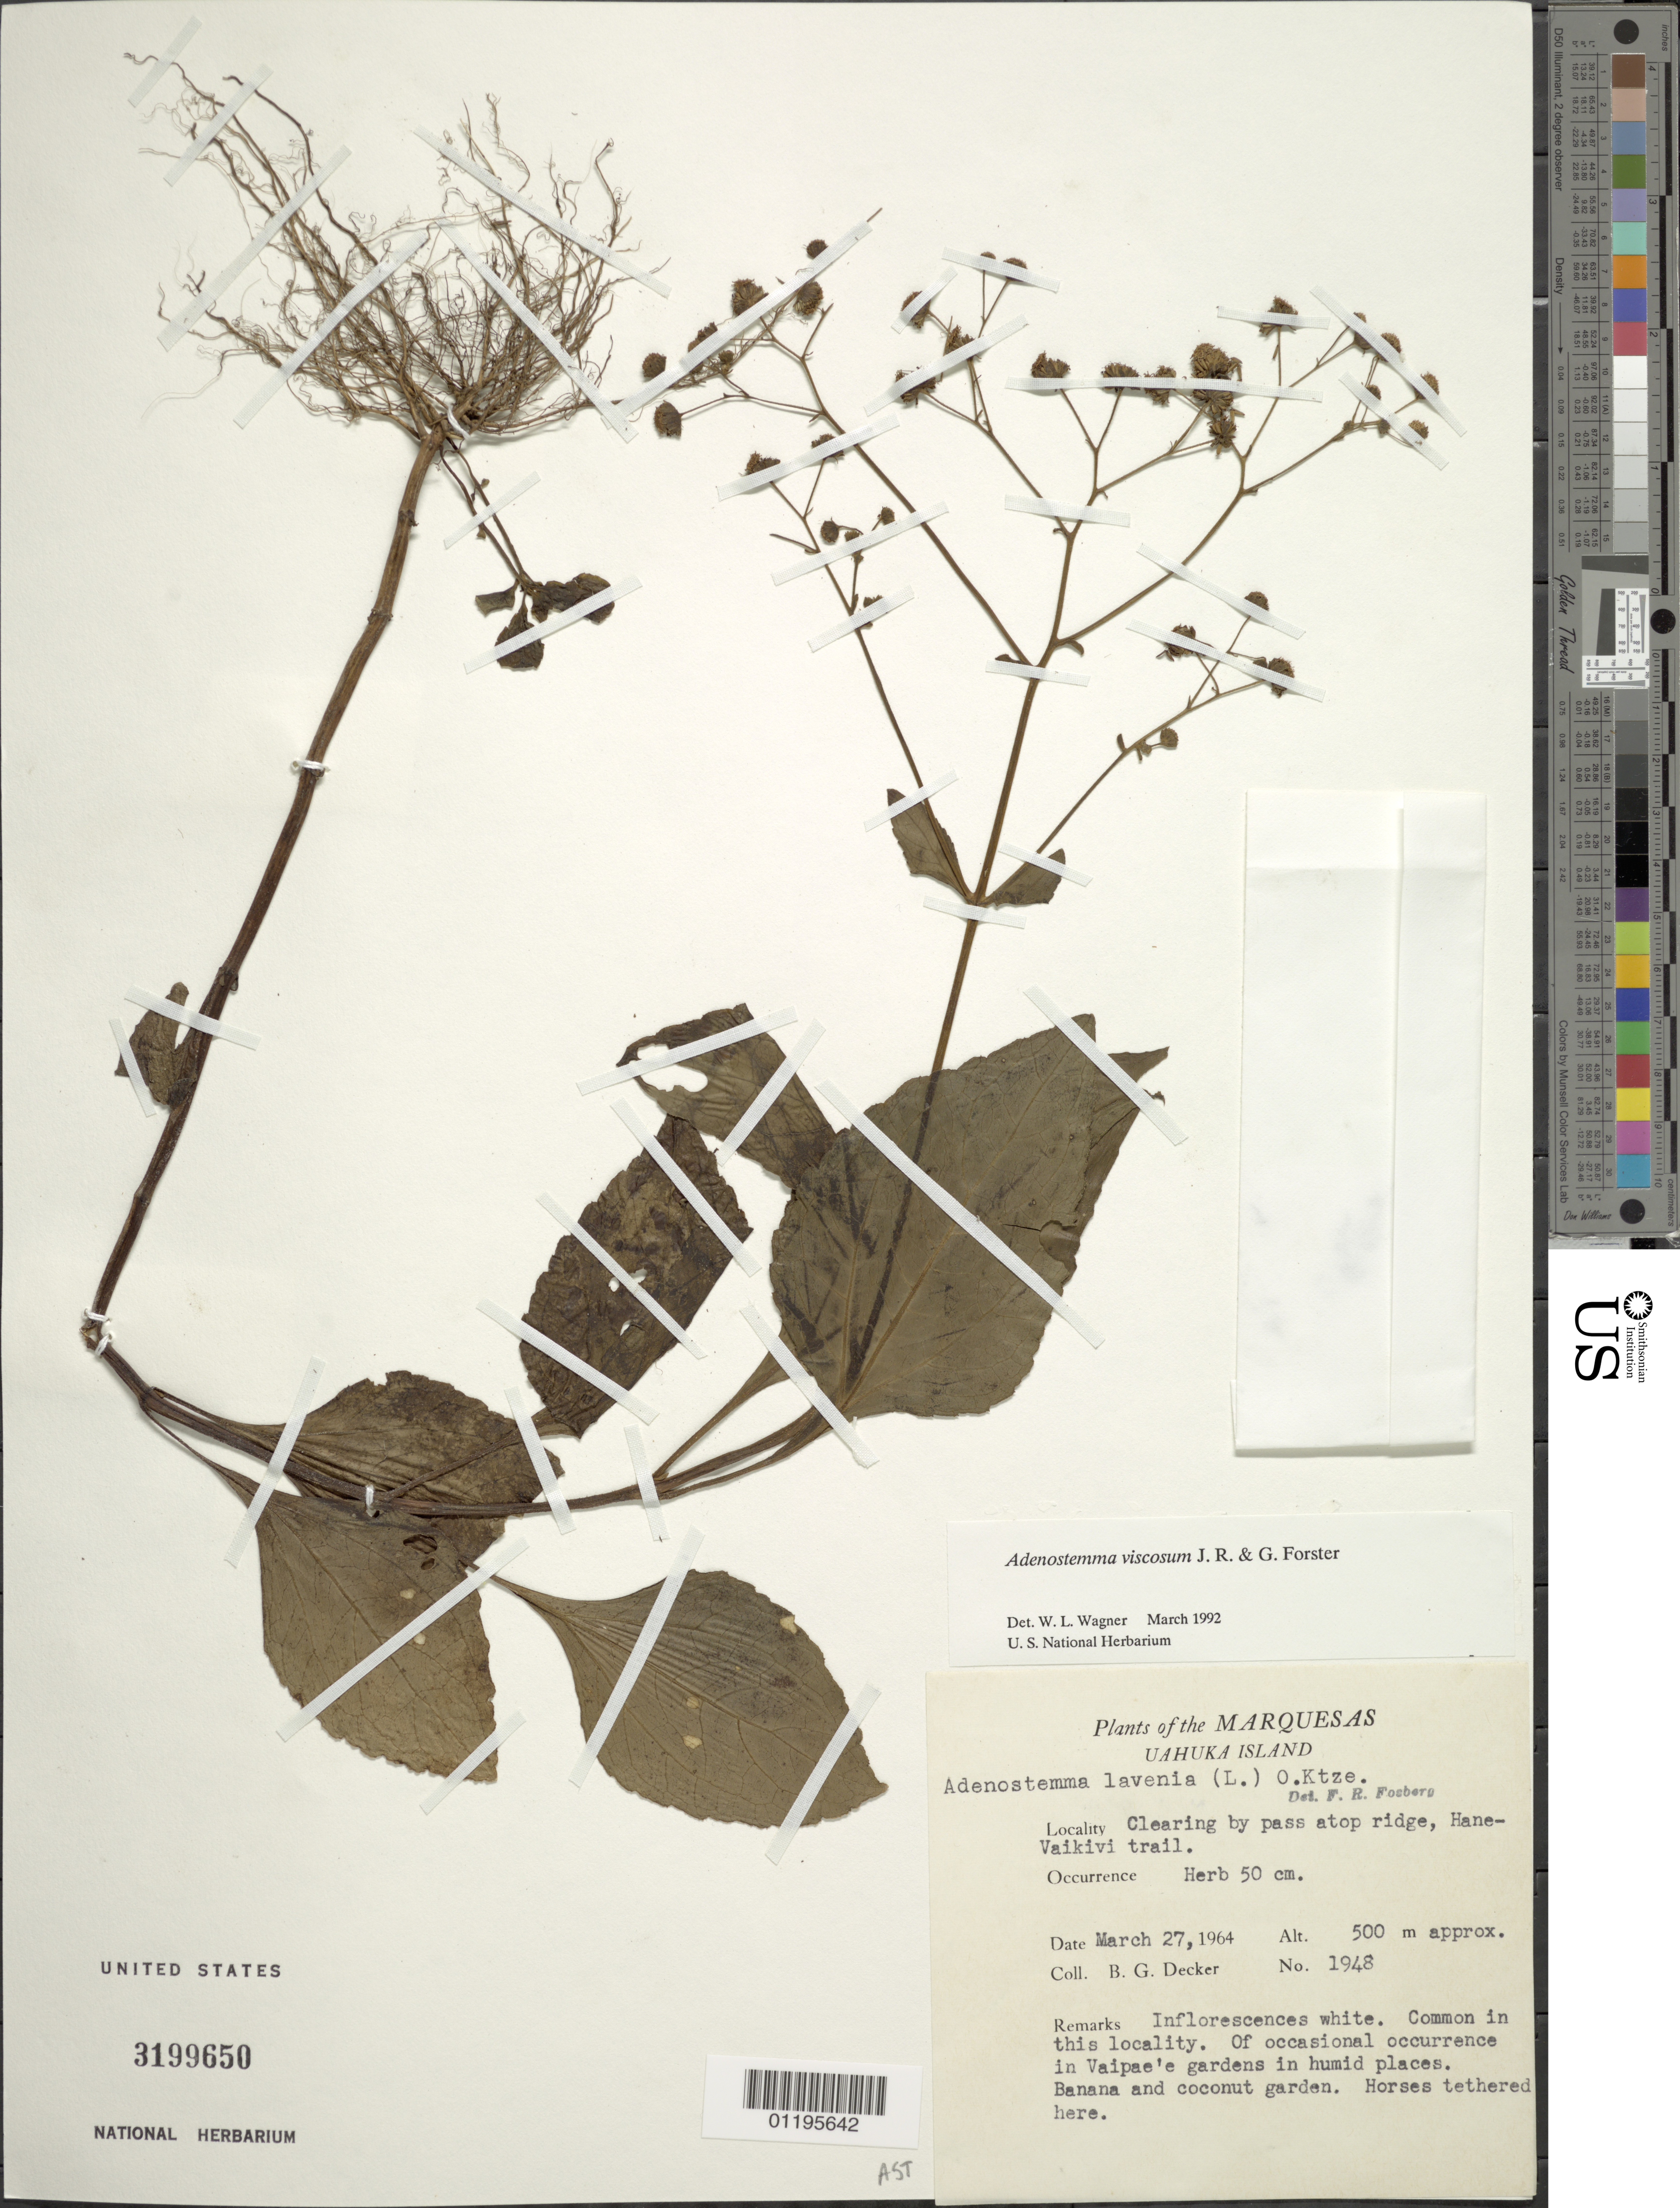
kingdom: Plantae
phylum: Tracheophyta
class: Magnoliopsida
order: Asterales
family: Asteraceae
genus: Adenostemma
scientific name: Adenostemma viscosum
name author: J.R. Forst. & G. Forst.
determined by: Wagner, W. L., (BOT), Smithsonian Institution - National Museum of Natural History (UNITED STATES)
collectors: B. G. Decker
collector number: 1948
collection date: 1964-03-27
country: French Polynesia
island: Ua Huka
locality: clearing by pass atop ridge, Hane-Vaikivi Trail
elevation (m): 500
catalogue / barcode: US 3199650